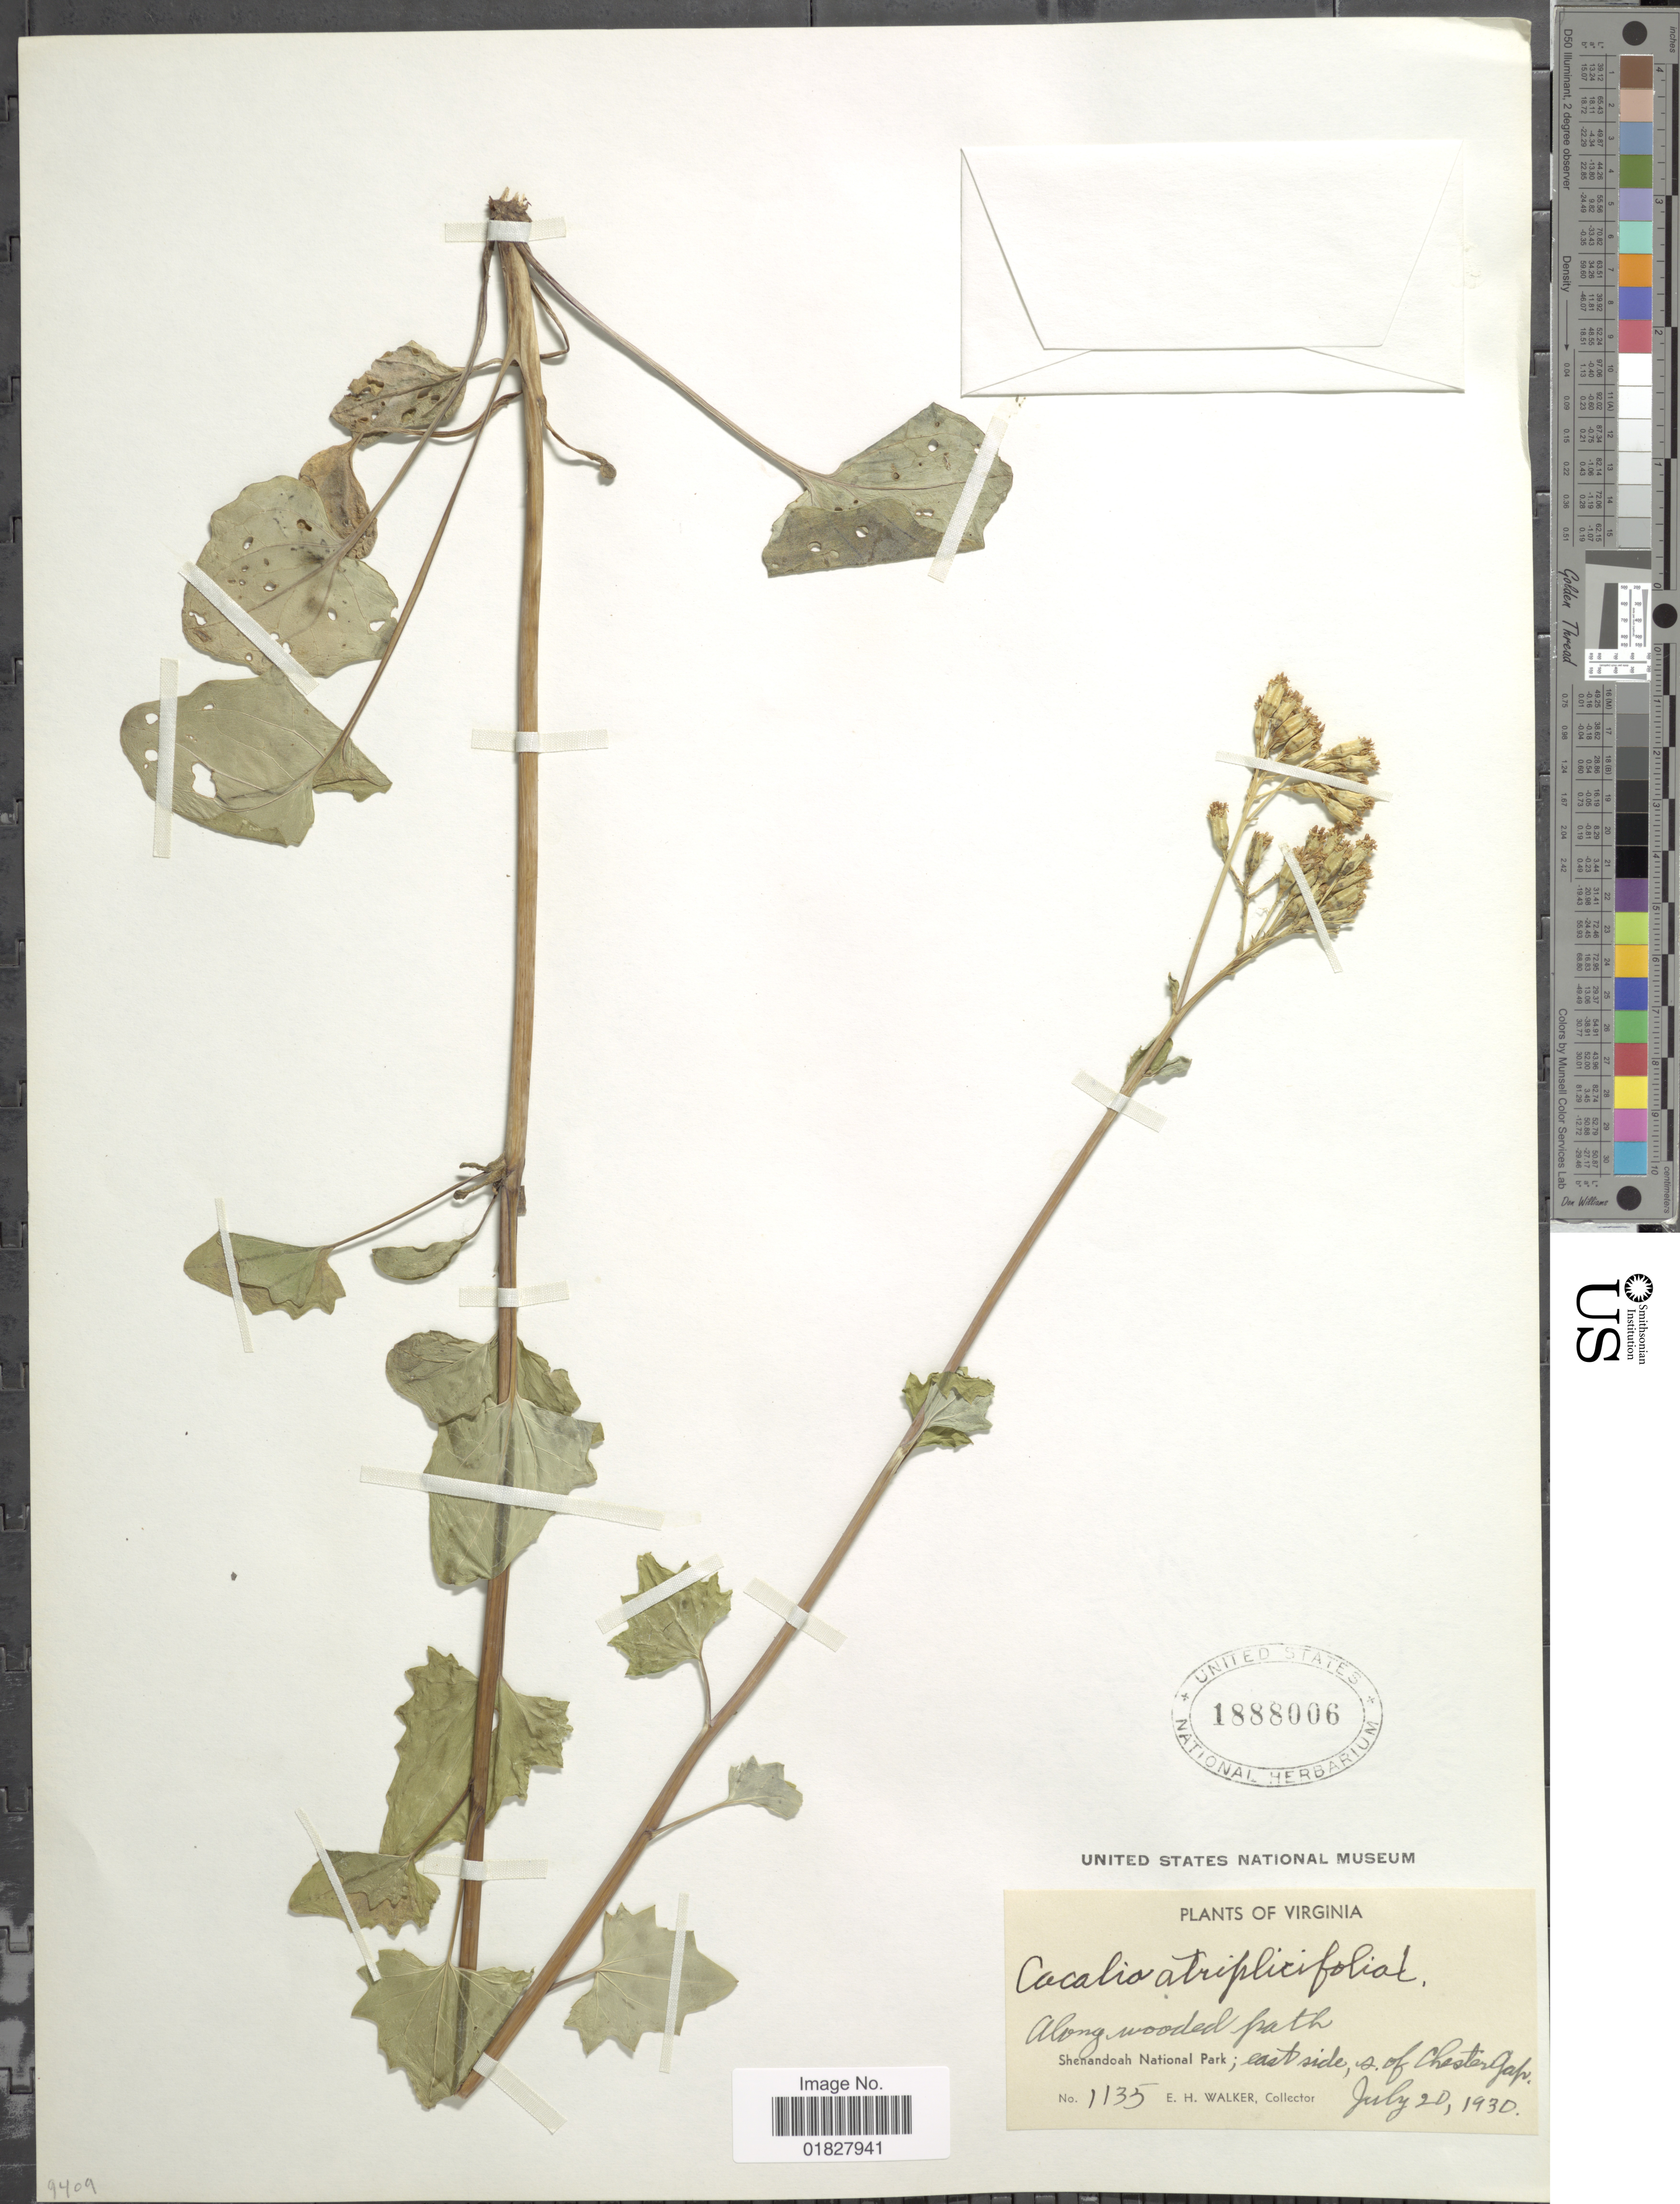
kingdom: Plantae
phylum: Tracheophyta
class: Magnoliopsida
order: Asterales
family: Asteraceae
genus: Arnoglossum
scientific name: Arnoglossum atriplicifolium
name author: (L.) H. Rob.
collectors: E. H. Walker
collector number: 1135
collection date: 1930-07-20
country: United States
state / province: Virginia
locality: Shenandoah National Park, s. of Chester Gap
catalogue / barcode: US 1888006